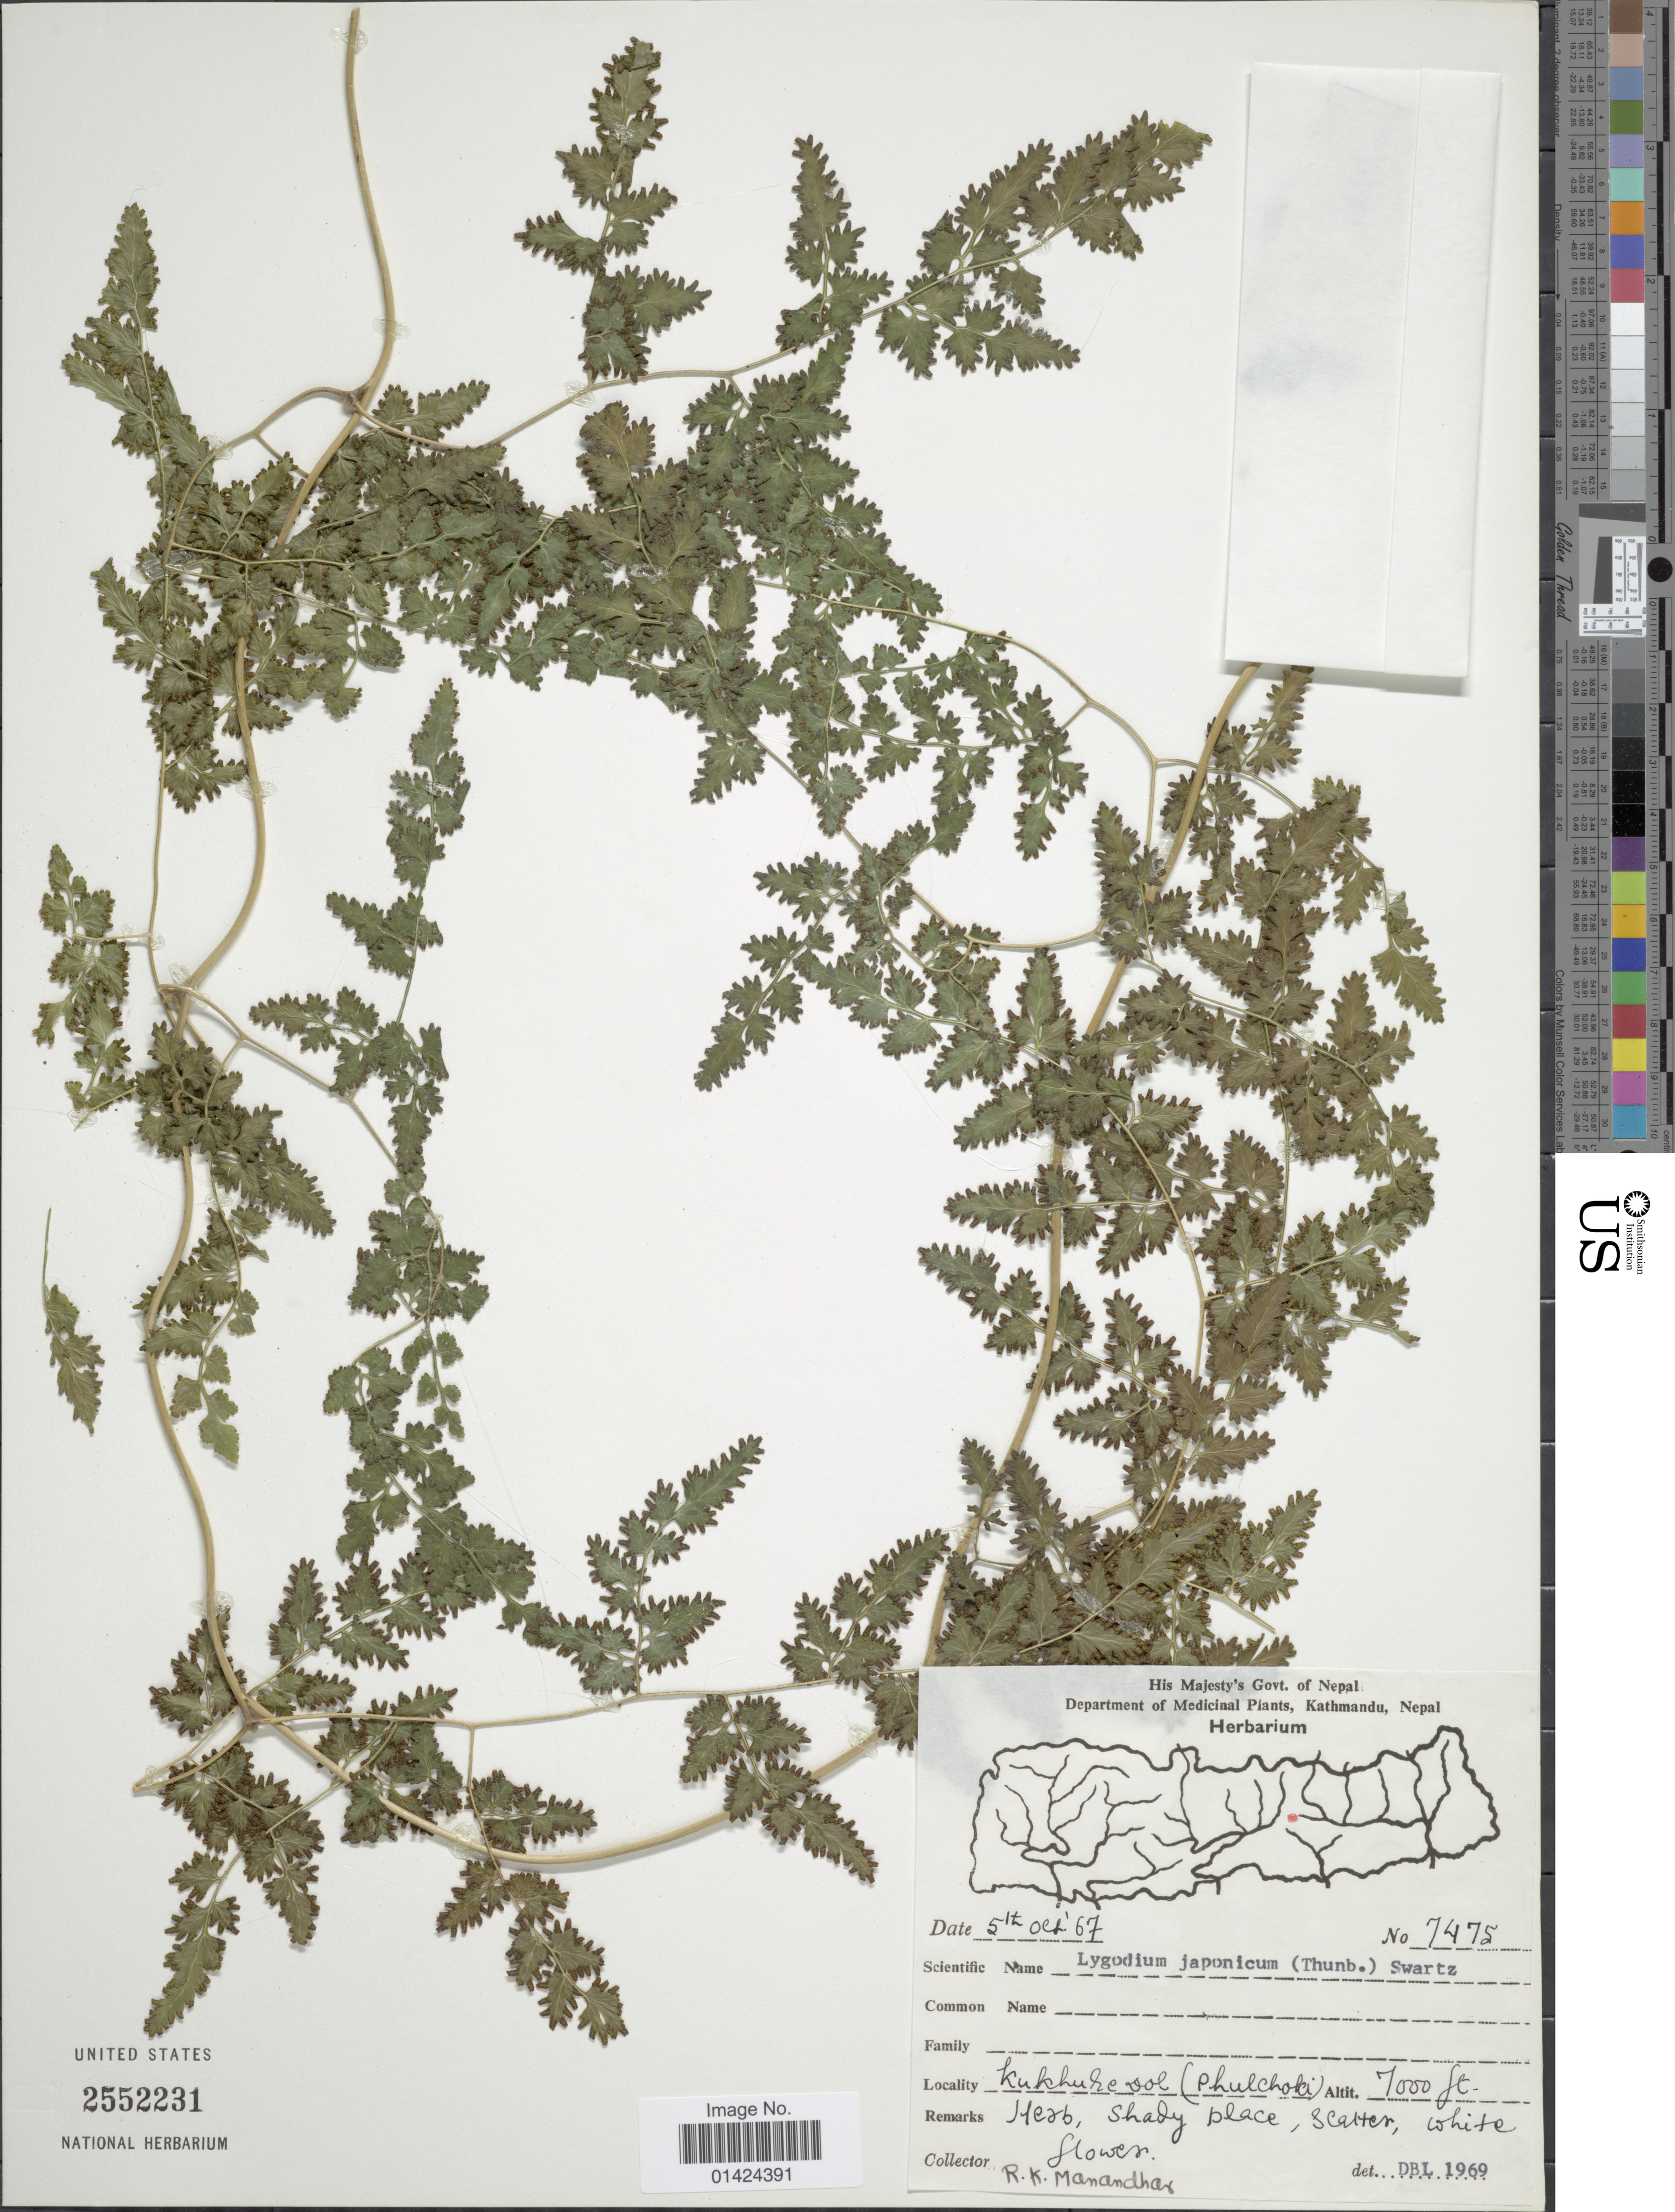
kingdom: Plantae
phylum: Tracheophyta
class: Polypodiopsida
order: Schizaeales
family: Lygodiaceae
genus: Lygodium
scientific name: Lygodium japonicum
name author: (Thunb.) Sw.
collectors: R. Manandhar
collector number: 7475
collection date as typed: Transcribed d/m/y: 5/10/67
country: Nepal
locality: Kukhurevol (Phulchoki).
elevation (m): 2134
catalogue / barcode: US 2552231